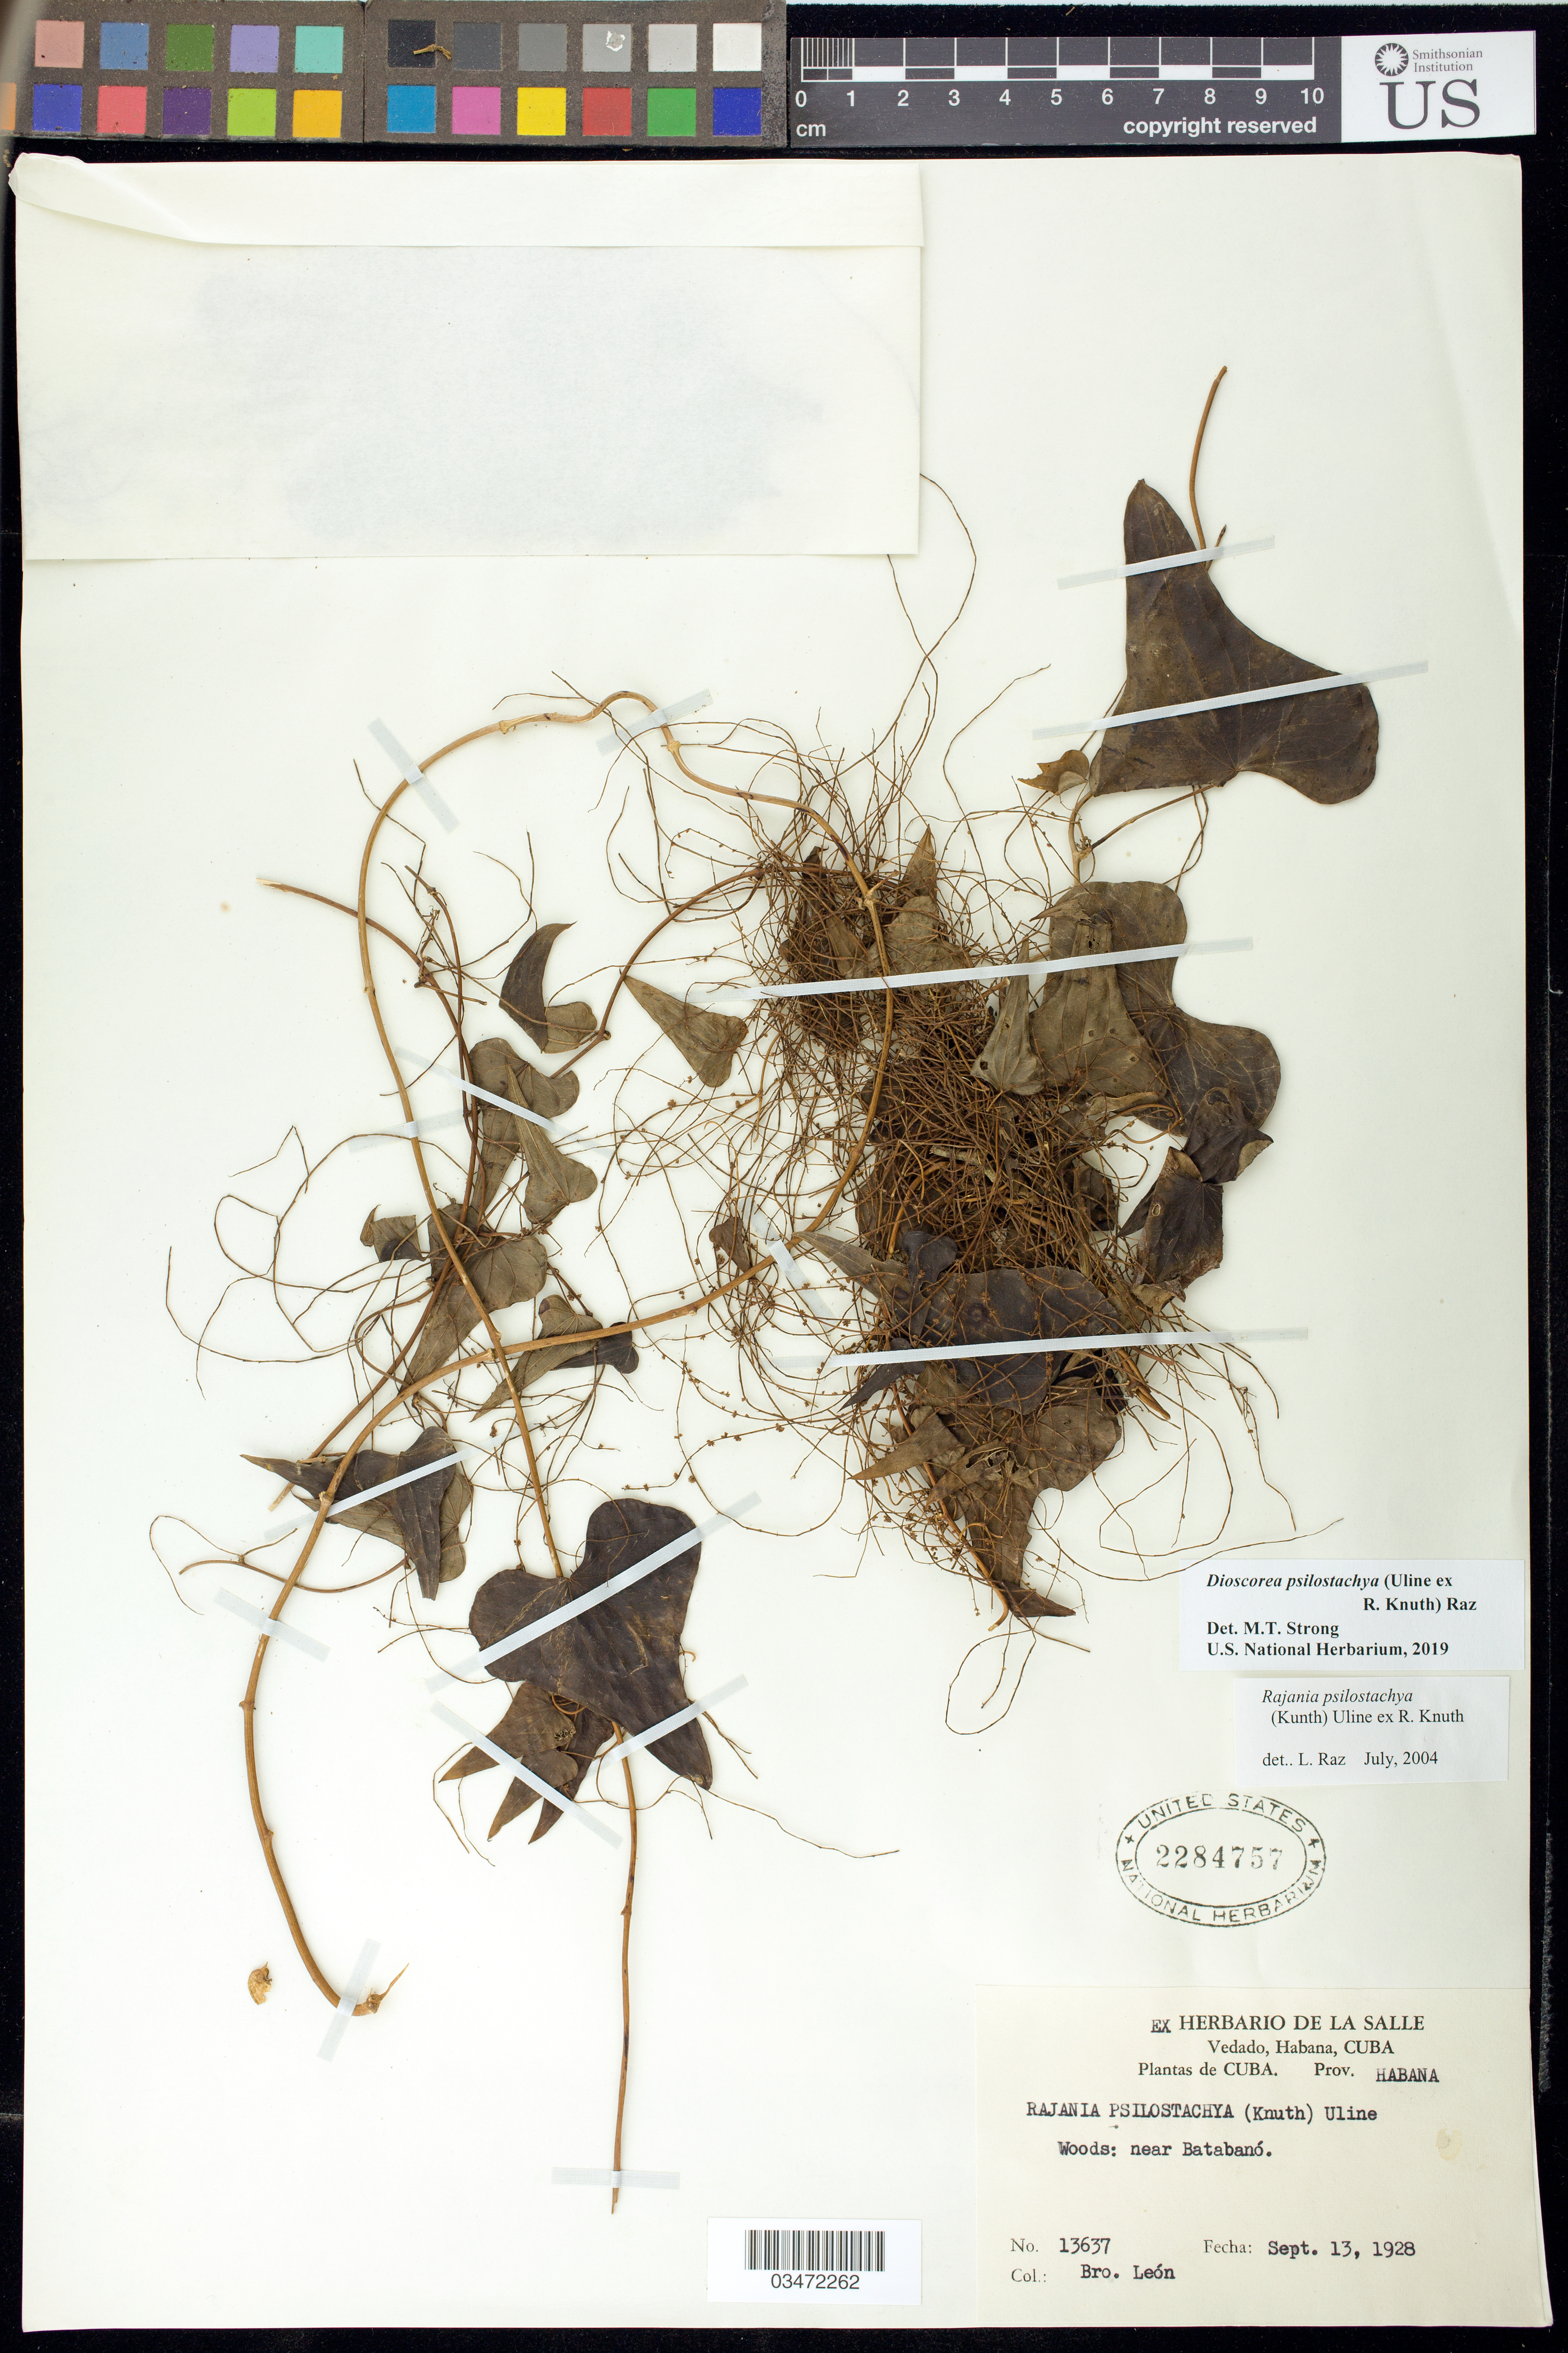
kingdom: Plantae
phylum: Tracheophyta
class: Liliopsida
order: Dioscoreales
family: Dioscoreaceae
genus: Dioscorea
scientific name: Dioscorea psilostachya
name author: (Kunth) Raz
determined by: Strong, M. T., (US), Smithsonian Institution - National Museum of Natural History (UNITED STATES)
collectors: Bro. León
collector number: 13637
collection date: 1928-09-13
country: Cuba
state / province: Mayabeque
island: Cuba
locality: Habana. near Batabanó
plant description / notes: Coll. No. 13637. Note: duplicate collection numbers, different localities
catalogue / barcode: US 2284757